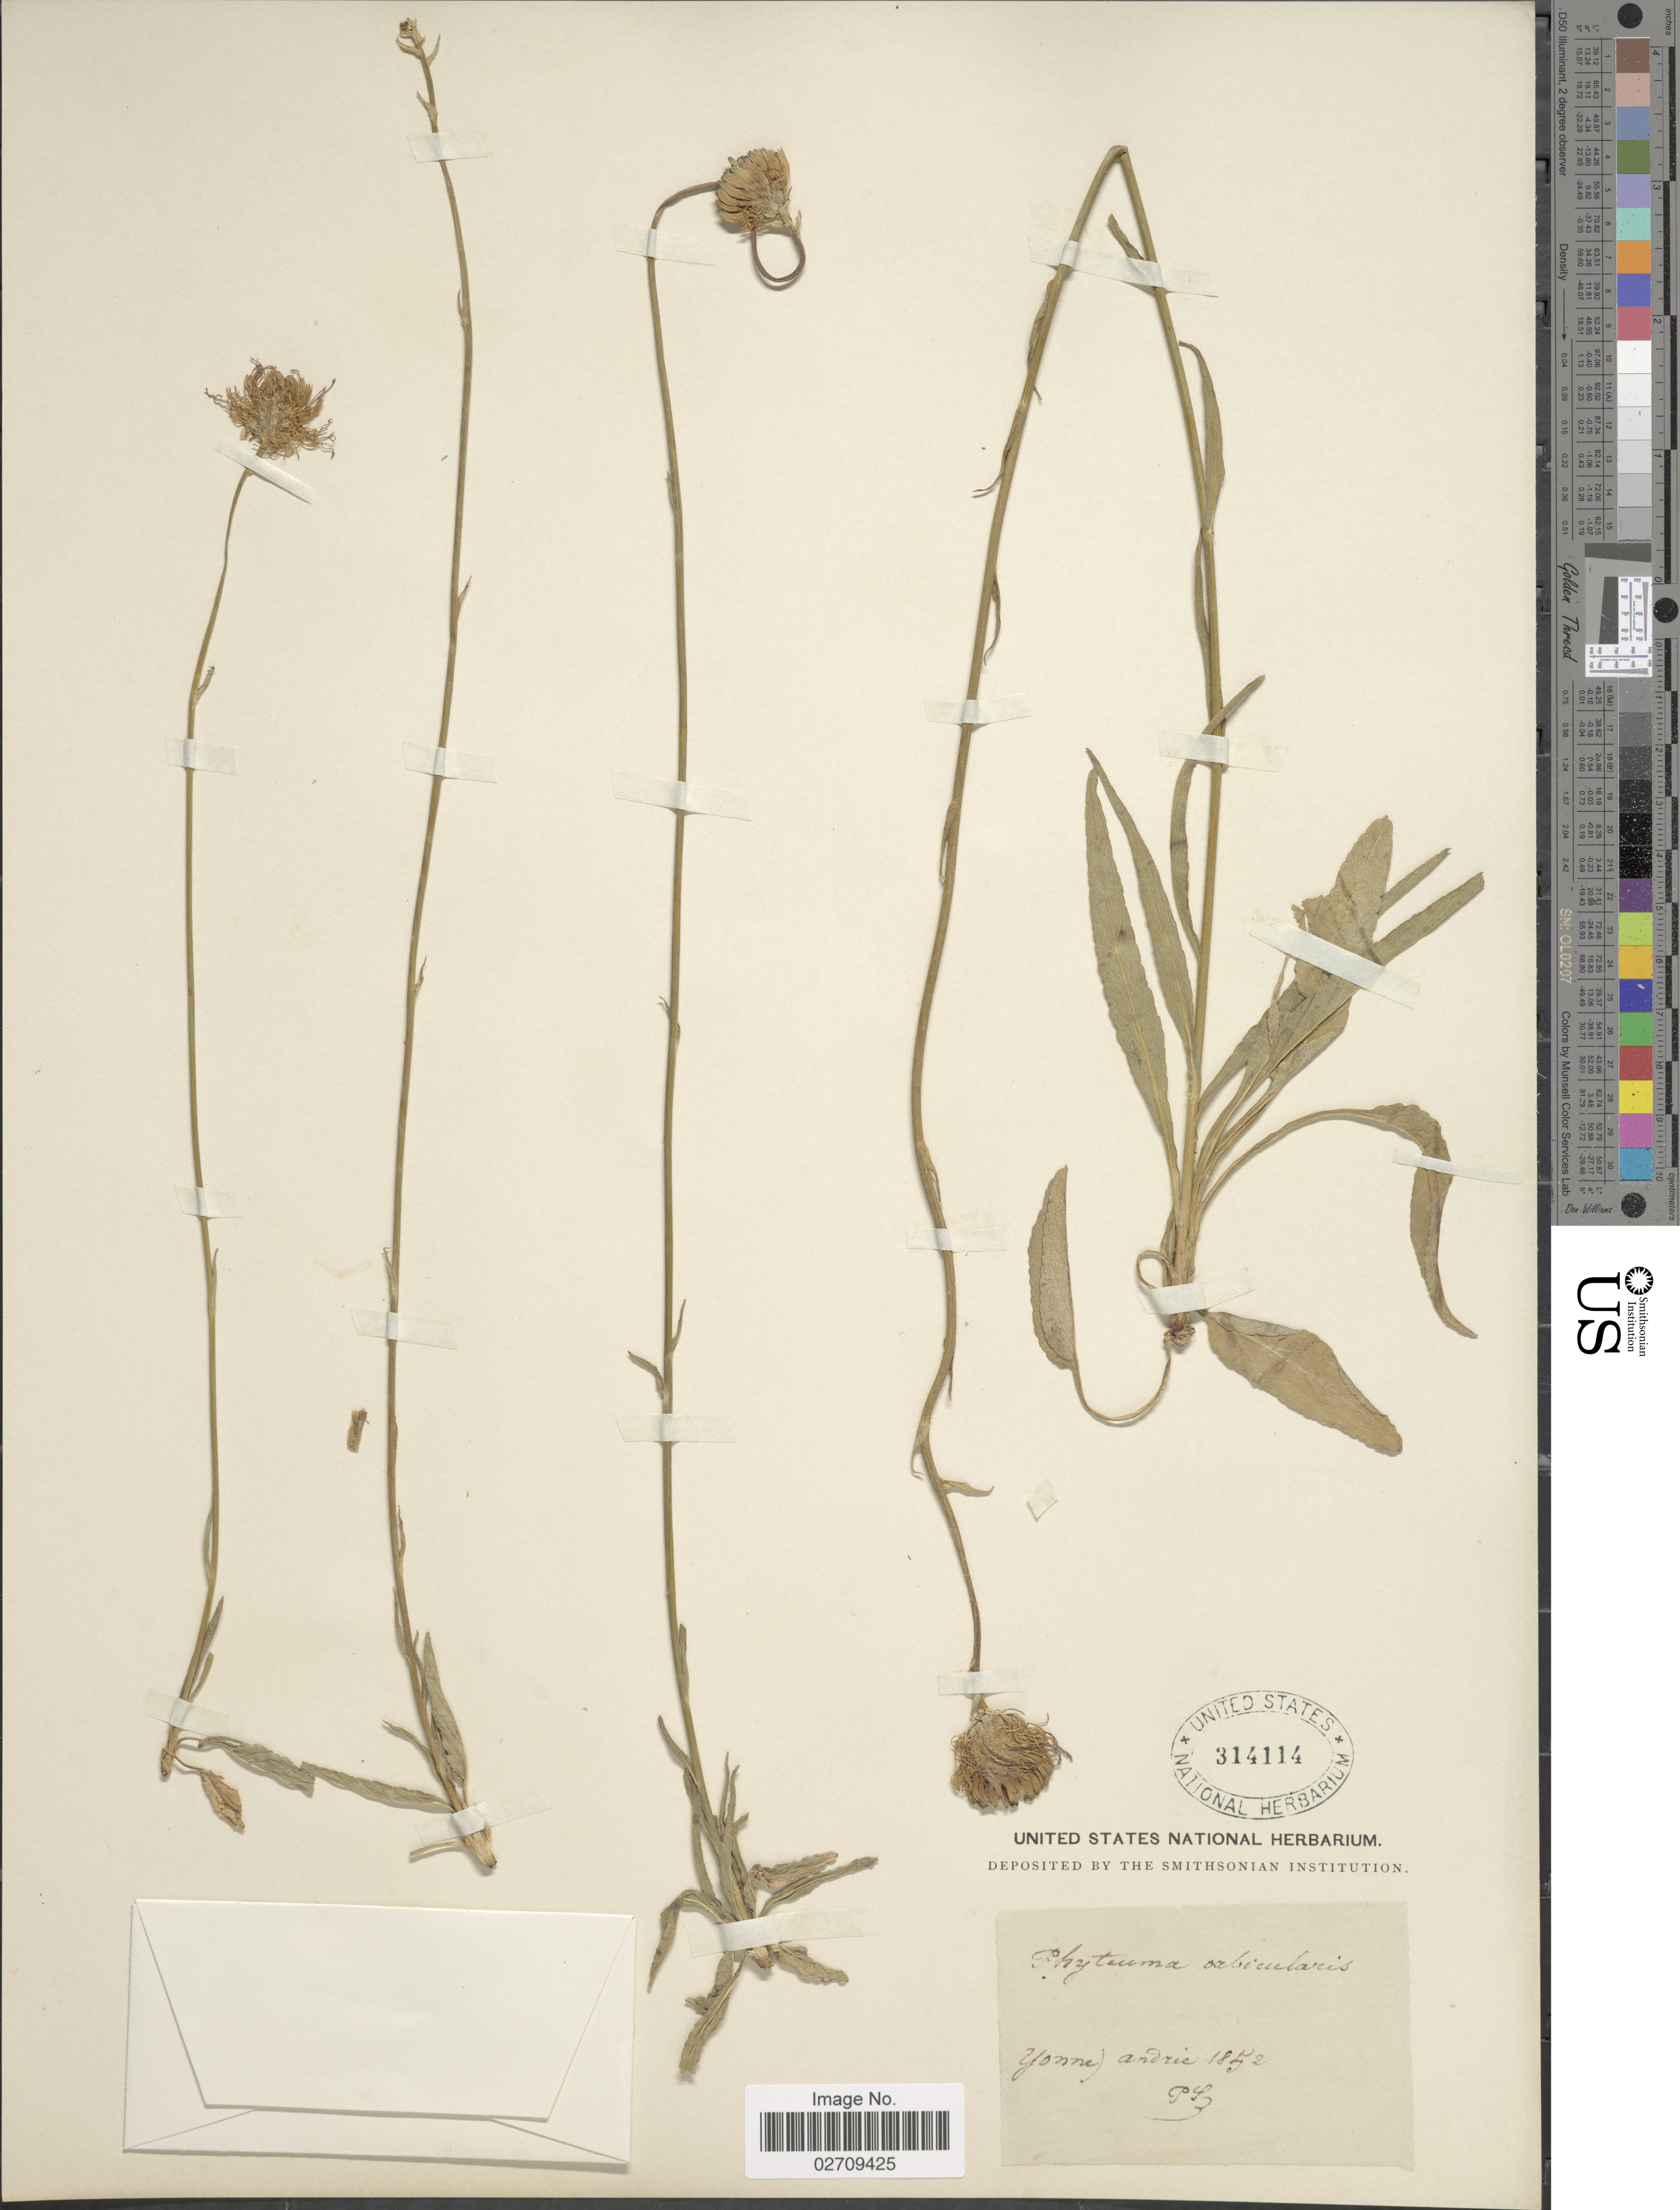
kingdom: Plantae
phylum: Tracheophyta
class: Magnoliopsida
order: Asterales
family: Campanulaceae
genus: Phyteuma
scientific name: Phyteuma orbiculare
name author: L.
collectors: P. S. E.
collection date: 1852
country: France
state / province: Bourgogne-Franche-Comté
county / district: Yonne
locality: Yonne Andrie [interpreted]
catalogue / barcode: US 314114